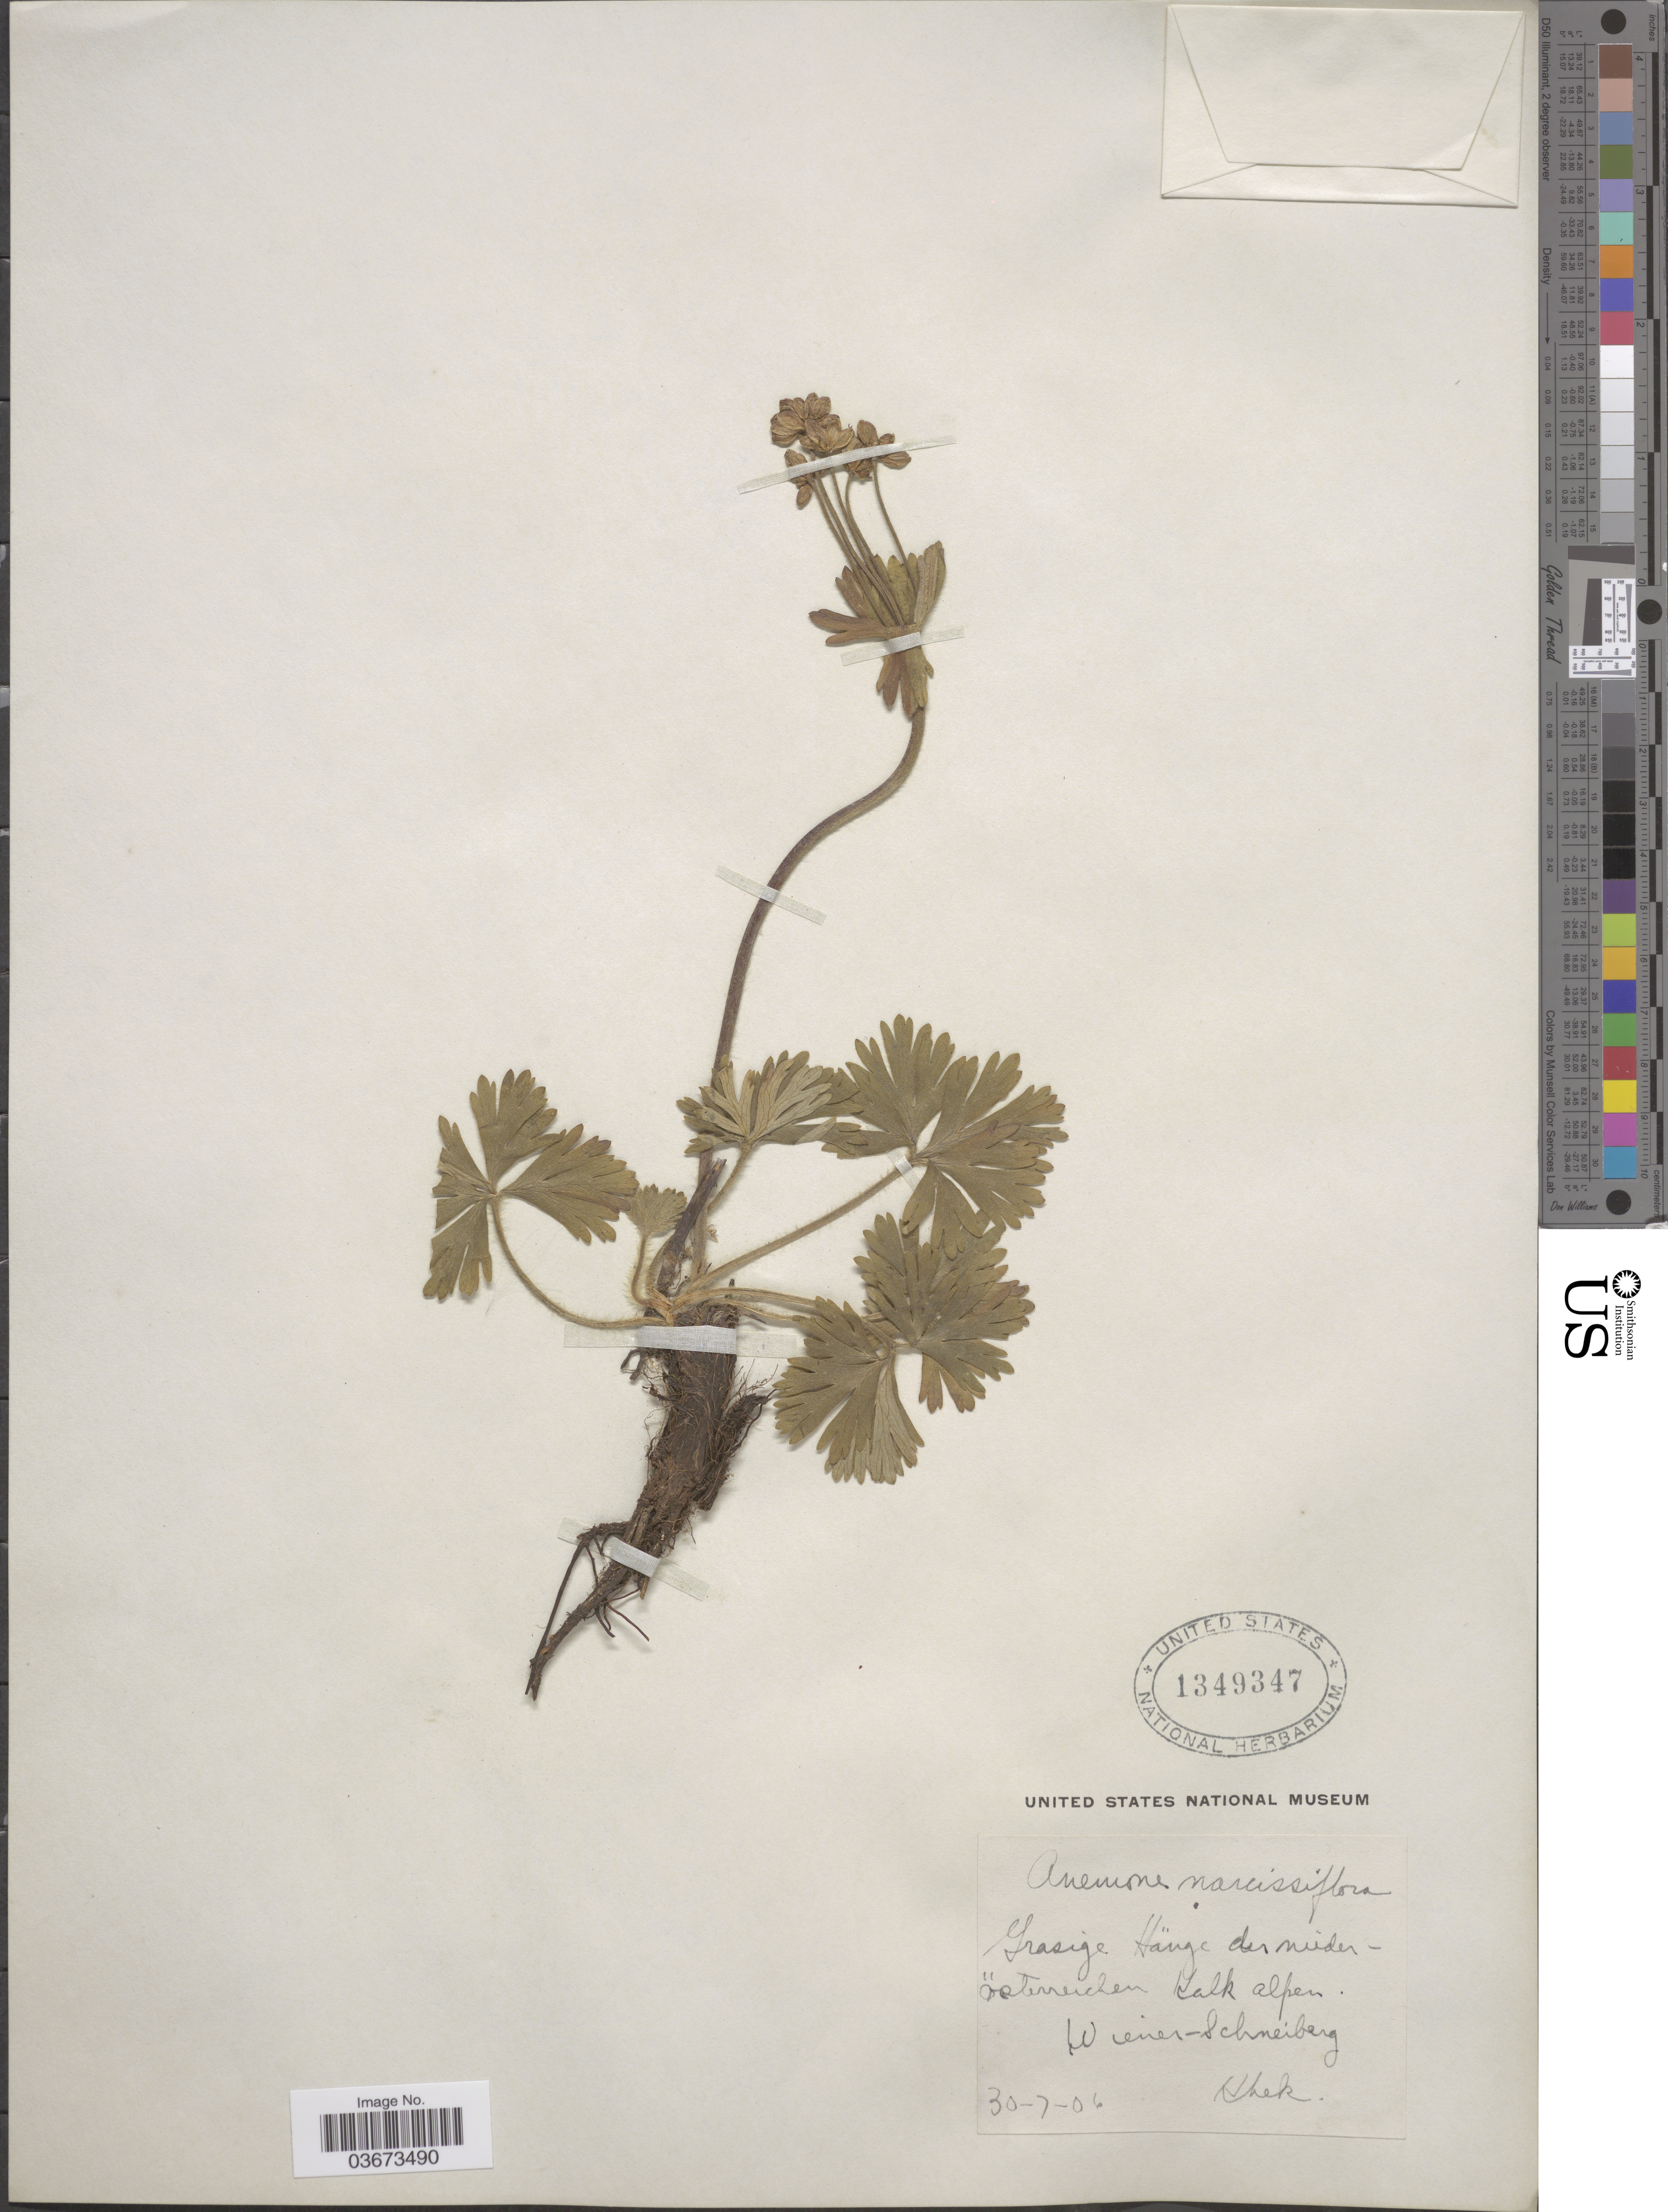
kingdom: Plantae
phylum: Tracheophyta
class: Magnoliopsida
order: Ranunculales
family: Ranunculaceae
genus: Anemone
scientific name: Anemone narcissiflora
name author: L.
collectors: Khek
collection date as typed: Transcribed d/m/y: 30/7/6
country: Austria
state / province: Wien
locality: Osterreichen Kalk alpen. Wiener-Schneiberg.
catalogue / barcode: US 1349347